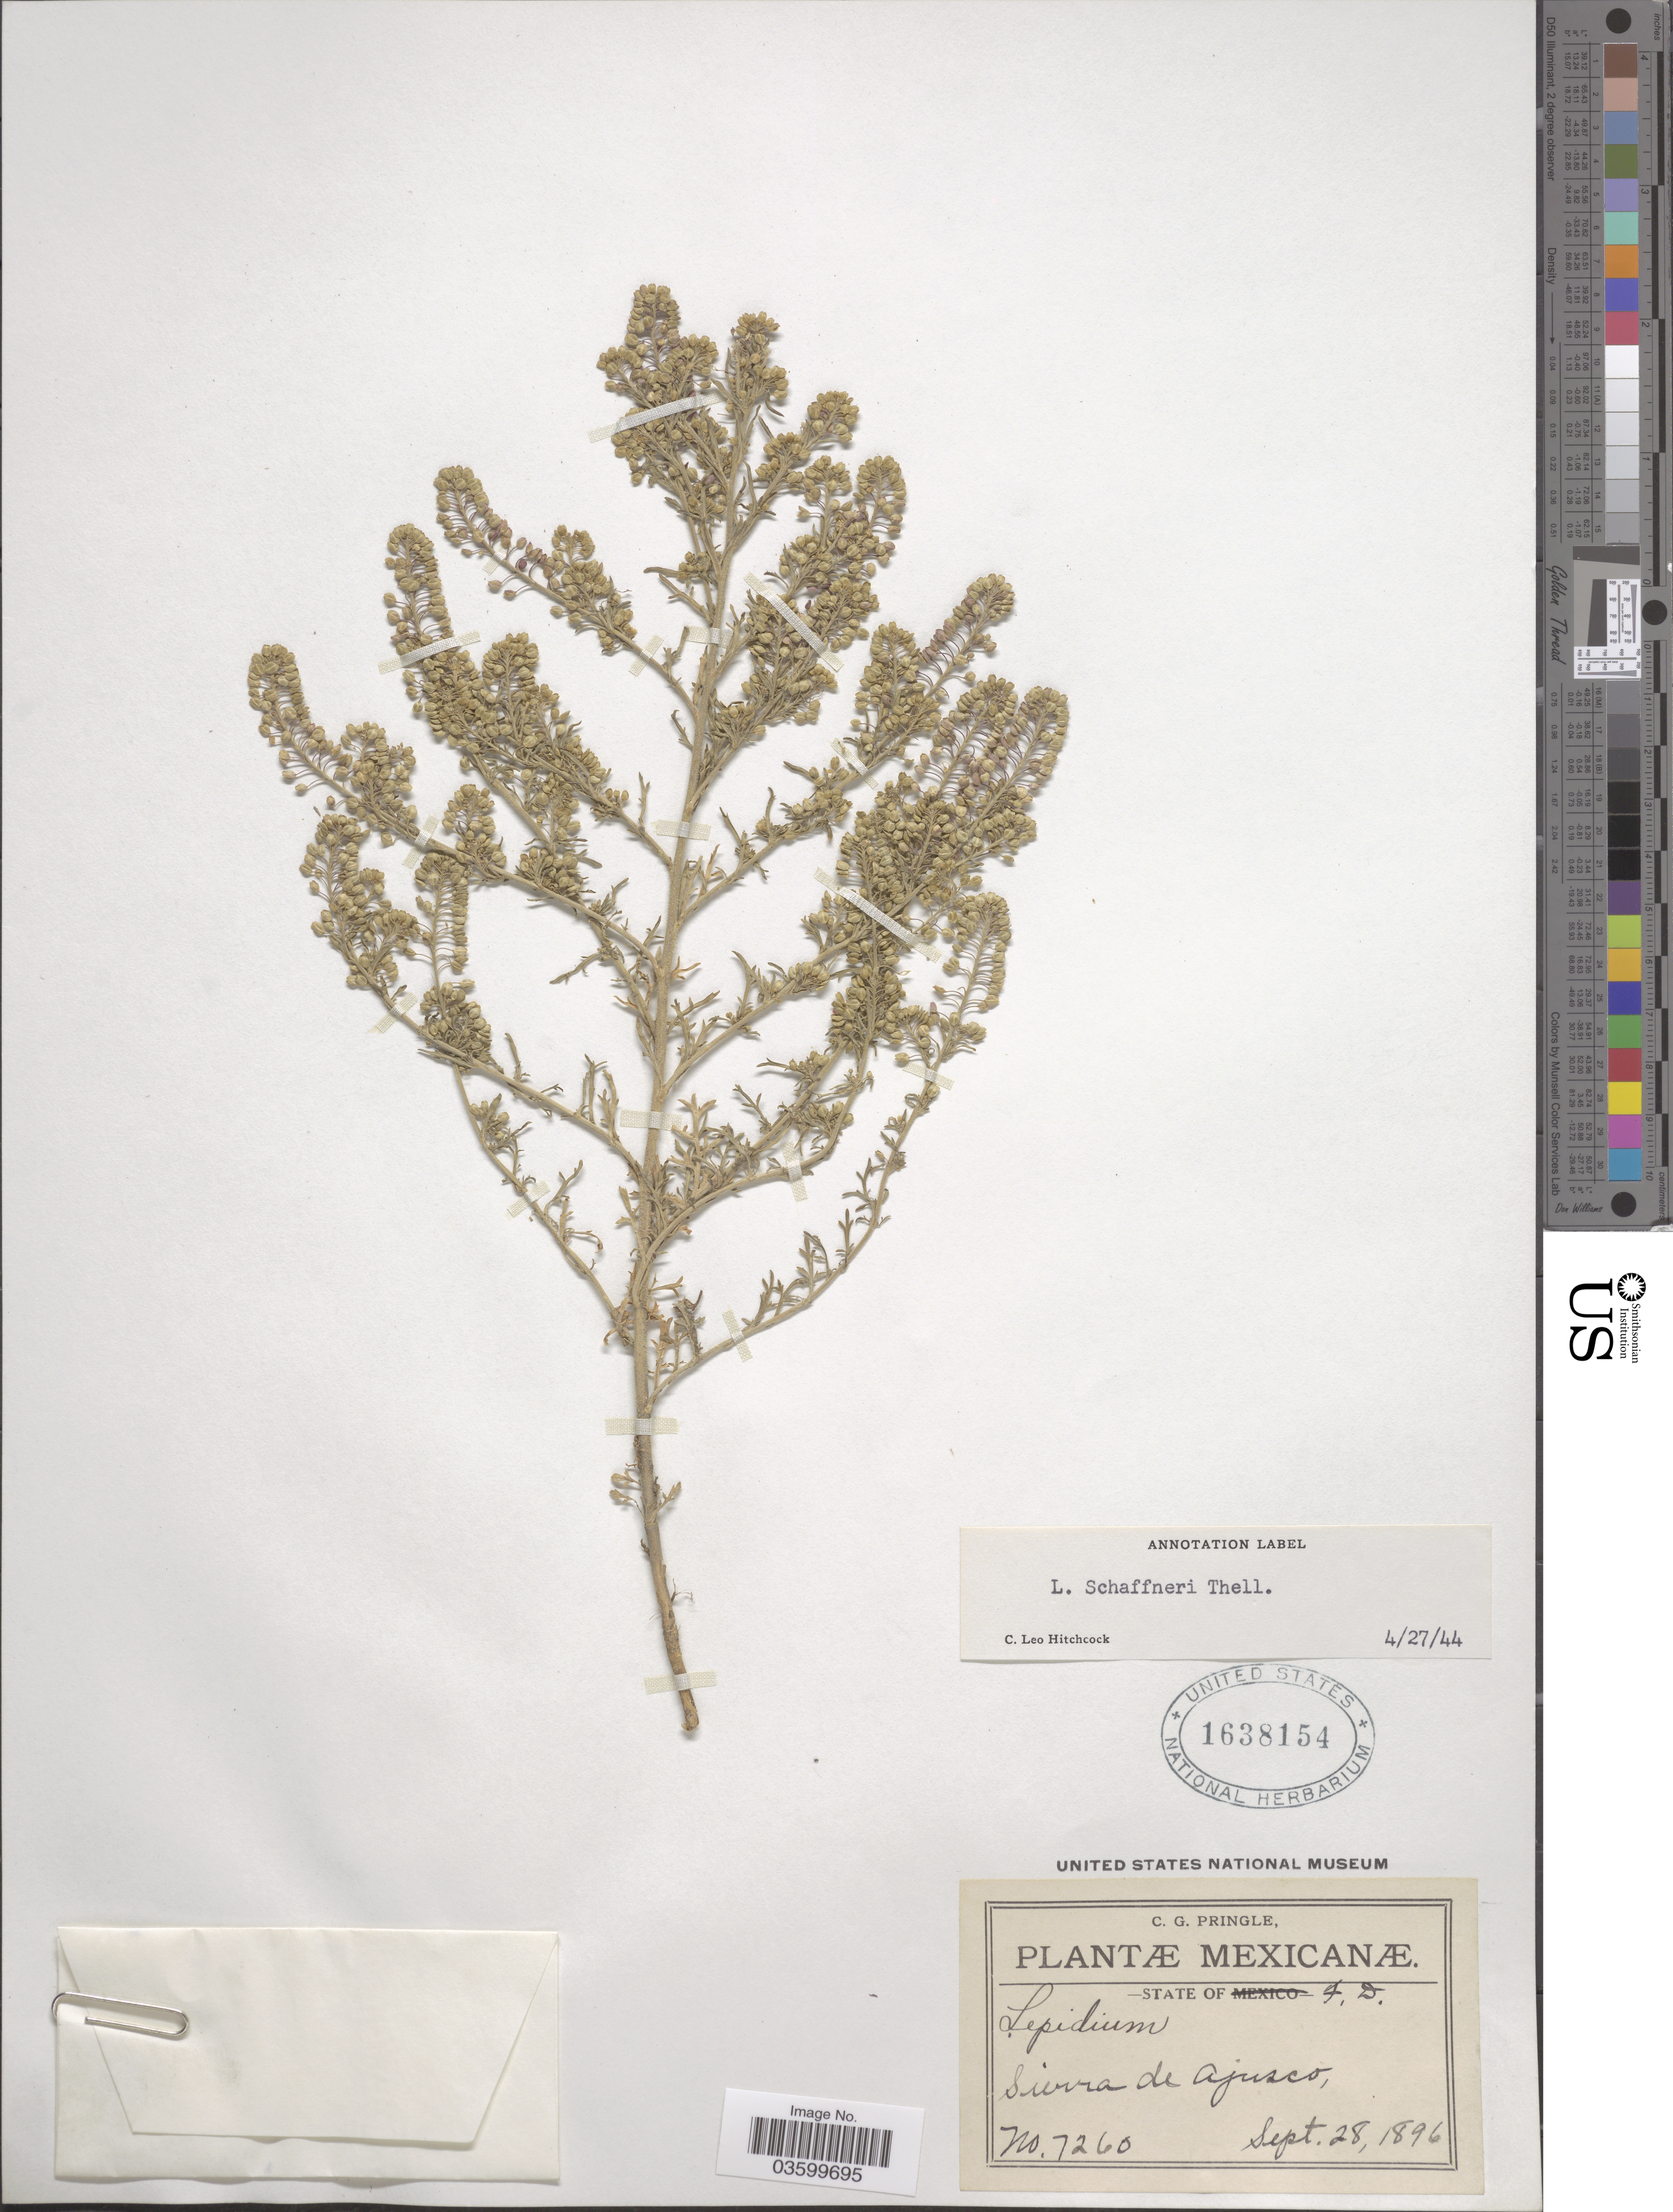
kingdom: Plantae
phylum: Tracheophyta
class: Magnoliopsida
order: Brassicales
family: Brassicaceae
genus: Lepidium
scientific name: Lepidium schaffneri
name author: Thell.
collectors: C. G. Pringle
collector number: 7260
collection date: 1896-09-28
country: Mexico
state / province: Distrito Federal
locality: State of F. D. Sierra de Ajusco.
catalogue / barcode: US 1638154